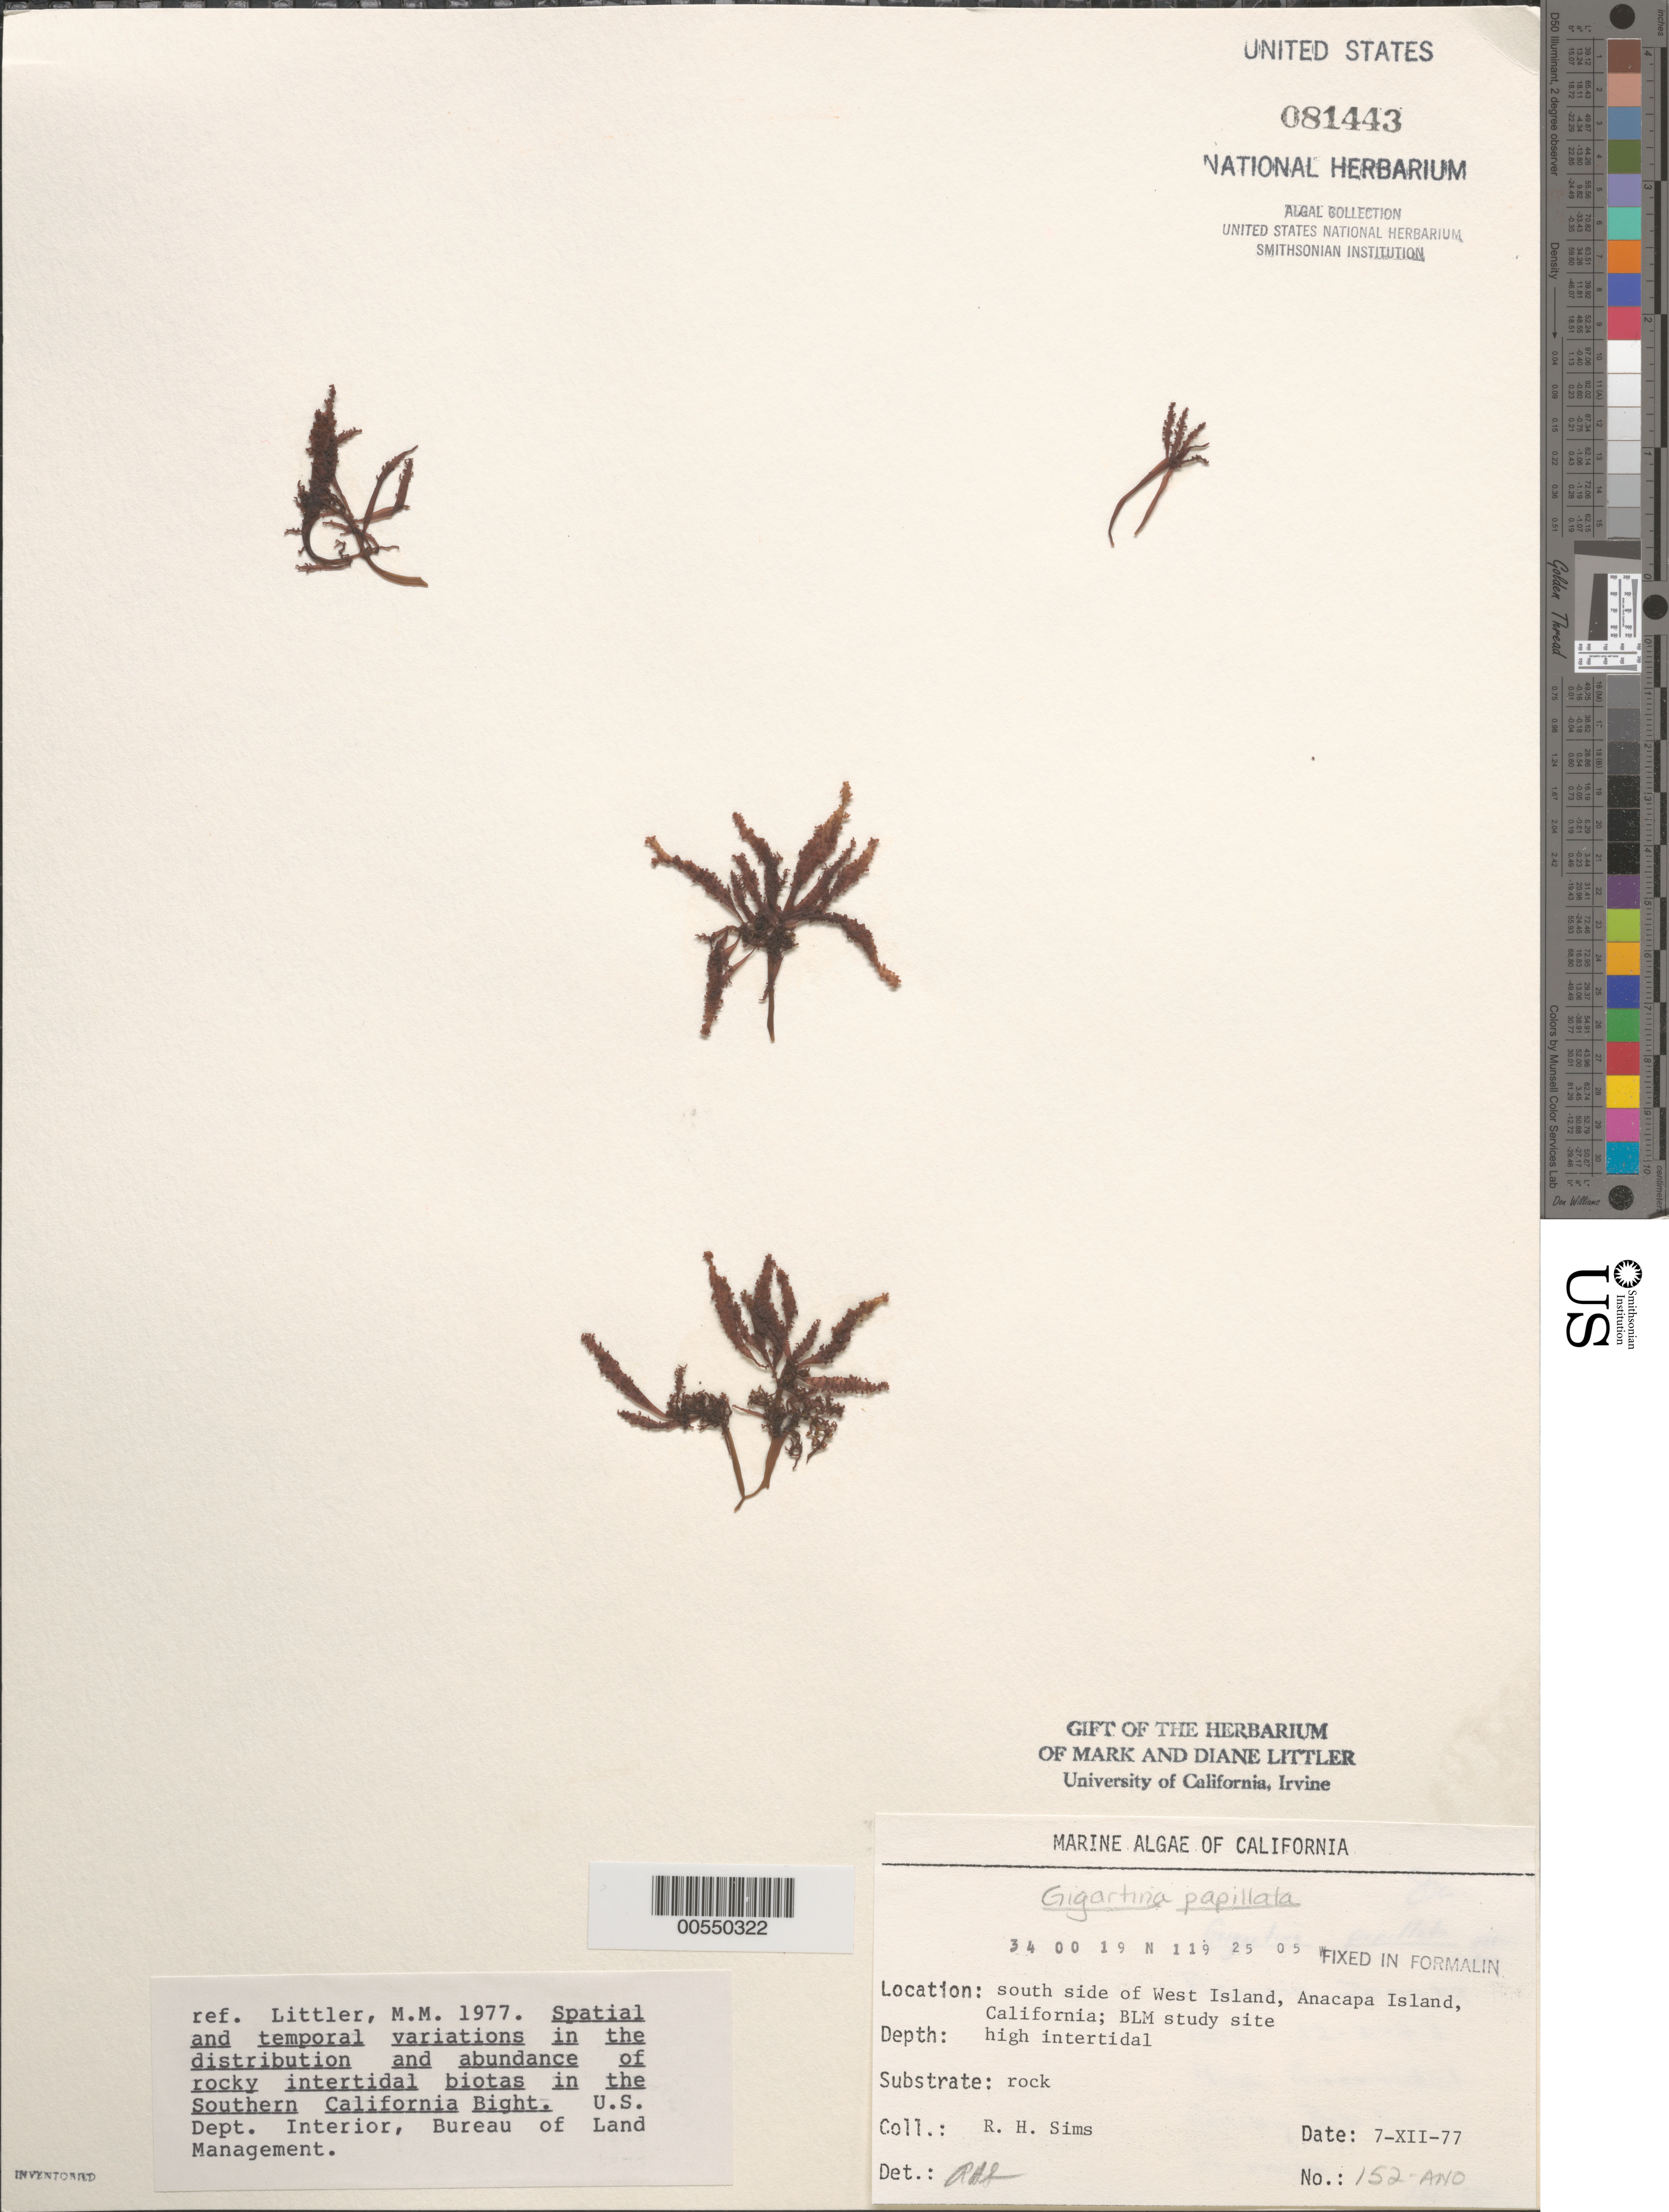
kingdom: Plantae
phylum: Rhodophyta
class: Florideophyceae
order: Gigartinales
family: Phyllophoraceae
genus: Mastocarpus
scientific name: Mastocarpus papillatus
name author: (C. Agardh) Kütz.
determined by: Algae name updating Project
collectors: R. H. Sims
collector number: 152-ANO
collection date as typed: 07 Dec 1977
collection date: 1977-12-07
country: United States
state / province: California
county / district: Ventura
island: Anacapa Island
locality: South side of west island, near Cat Rock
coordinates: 34 00'19"N, 119 25'05"W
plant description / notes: BLM-SOCALBIGHT Rocky Intertidal Survey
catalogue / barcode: US 81443